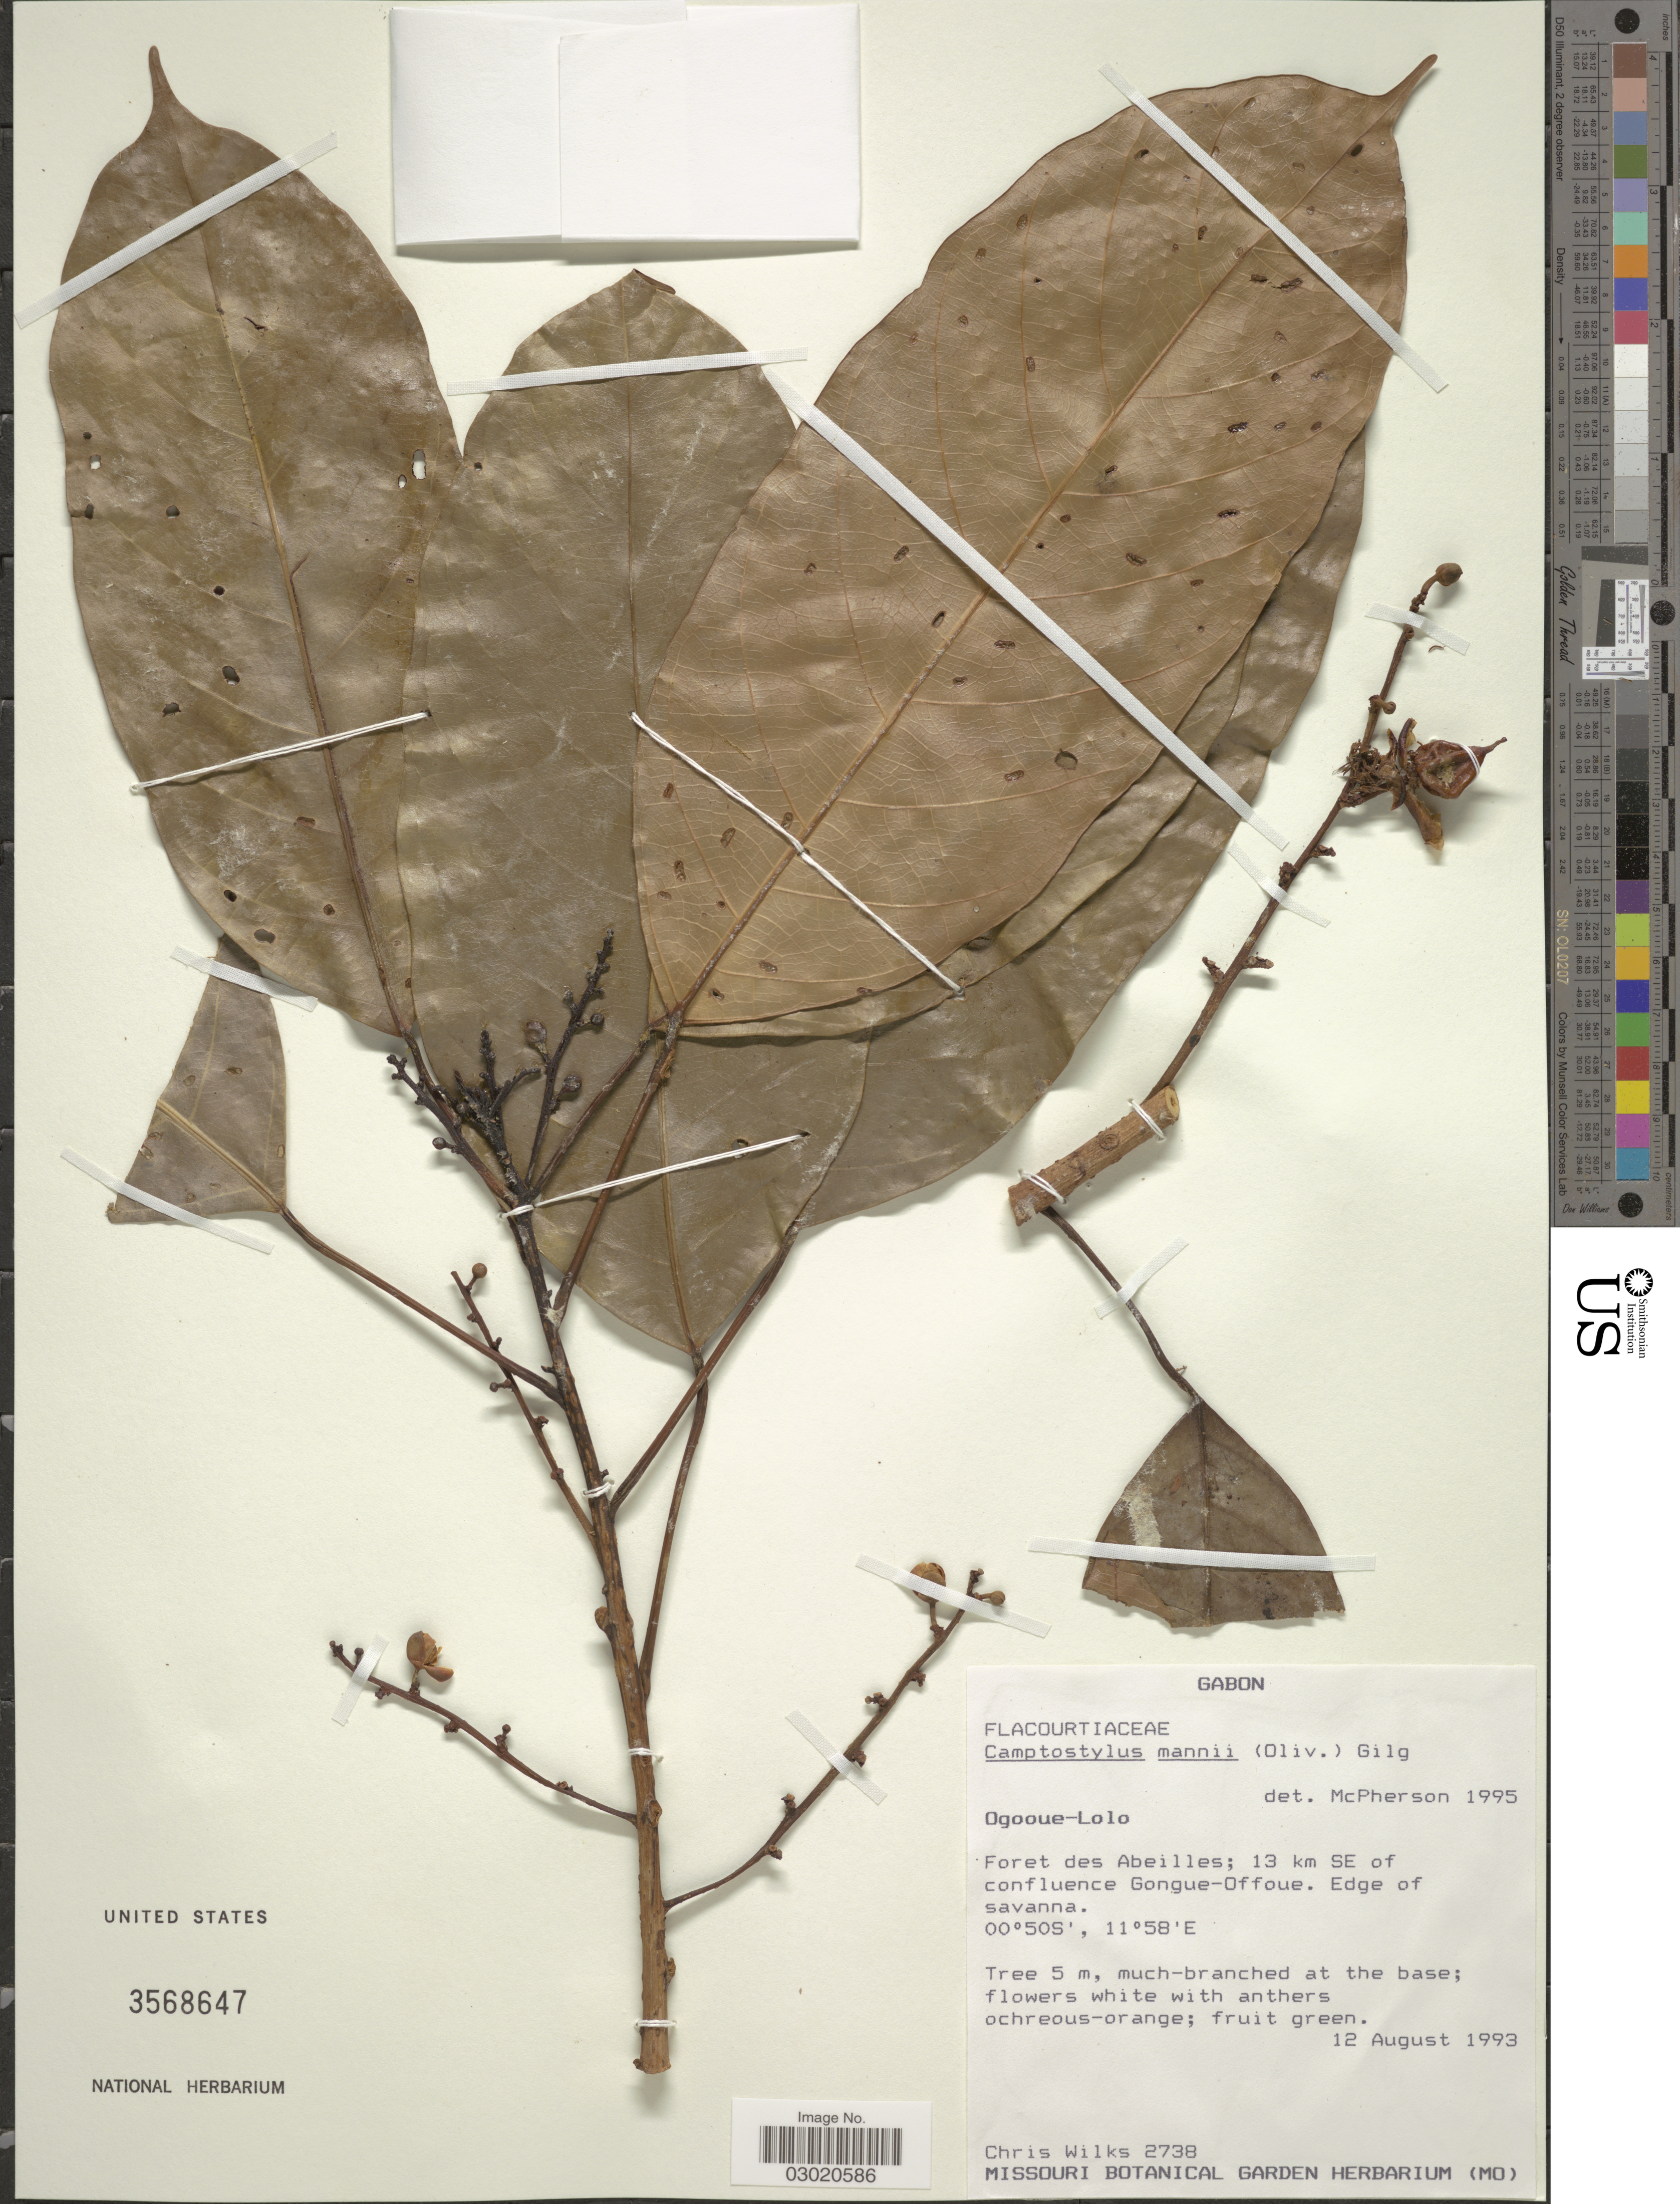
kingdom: Plantae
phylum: Tracheophyta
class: Magnoliopsida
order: Malpighiales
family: Achariaceae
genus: Camptostylus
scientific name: Camptostylus mannii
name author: (Oliv.) Gilg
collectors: C. Wilks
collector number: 2738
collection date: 1993-08-12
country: Gabon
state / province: Ogooue-Lolo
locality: Foret des Abeilles; 13 km SE of confluence Gongue-Offoue.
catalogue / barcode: US 3568647